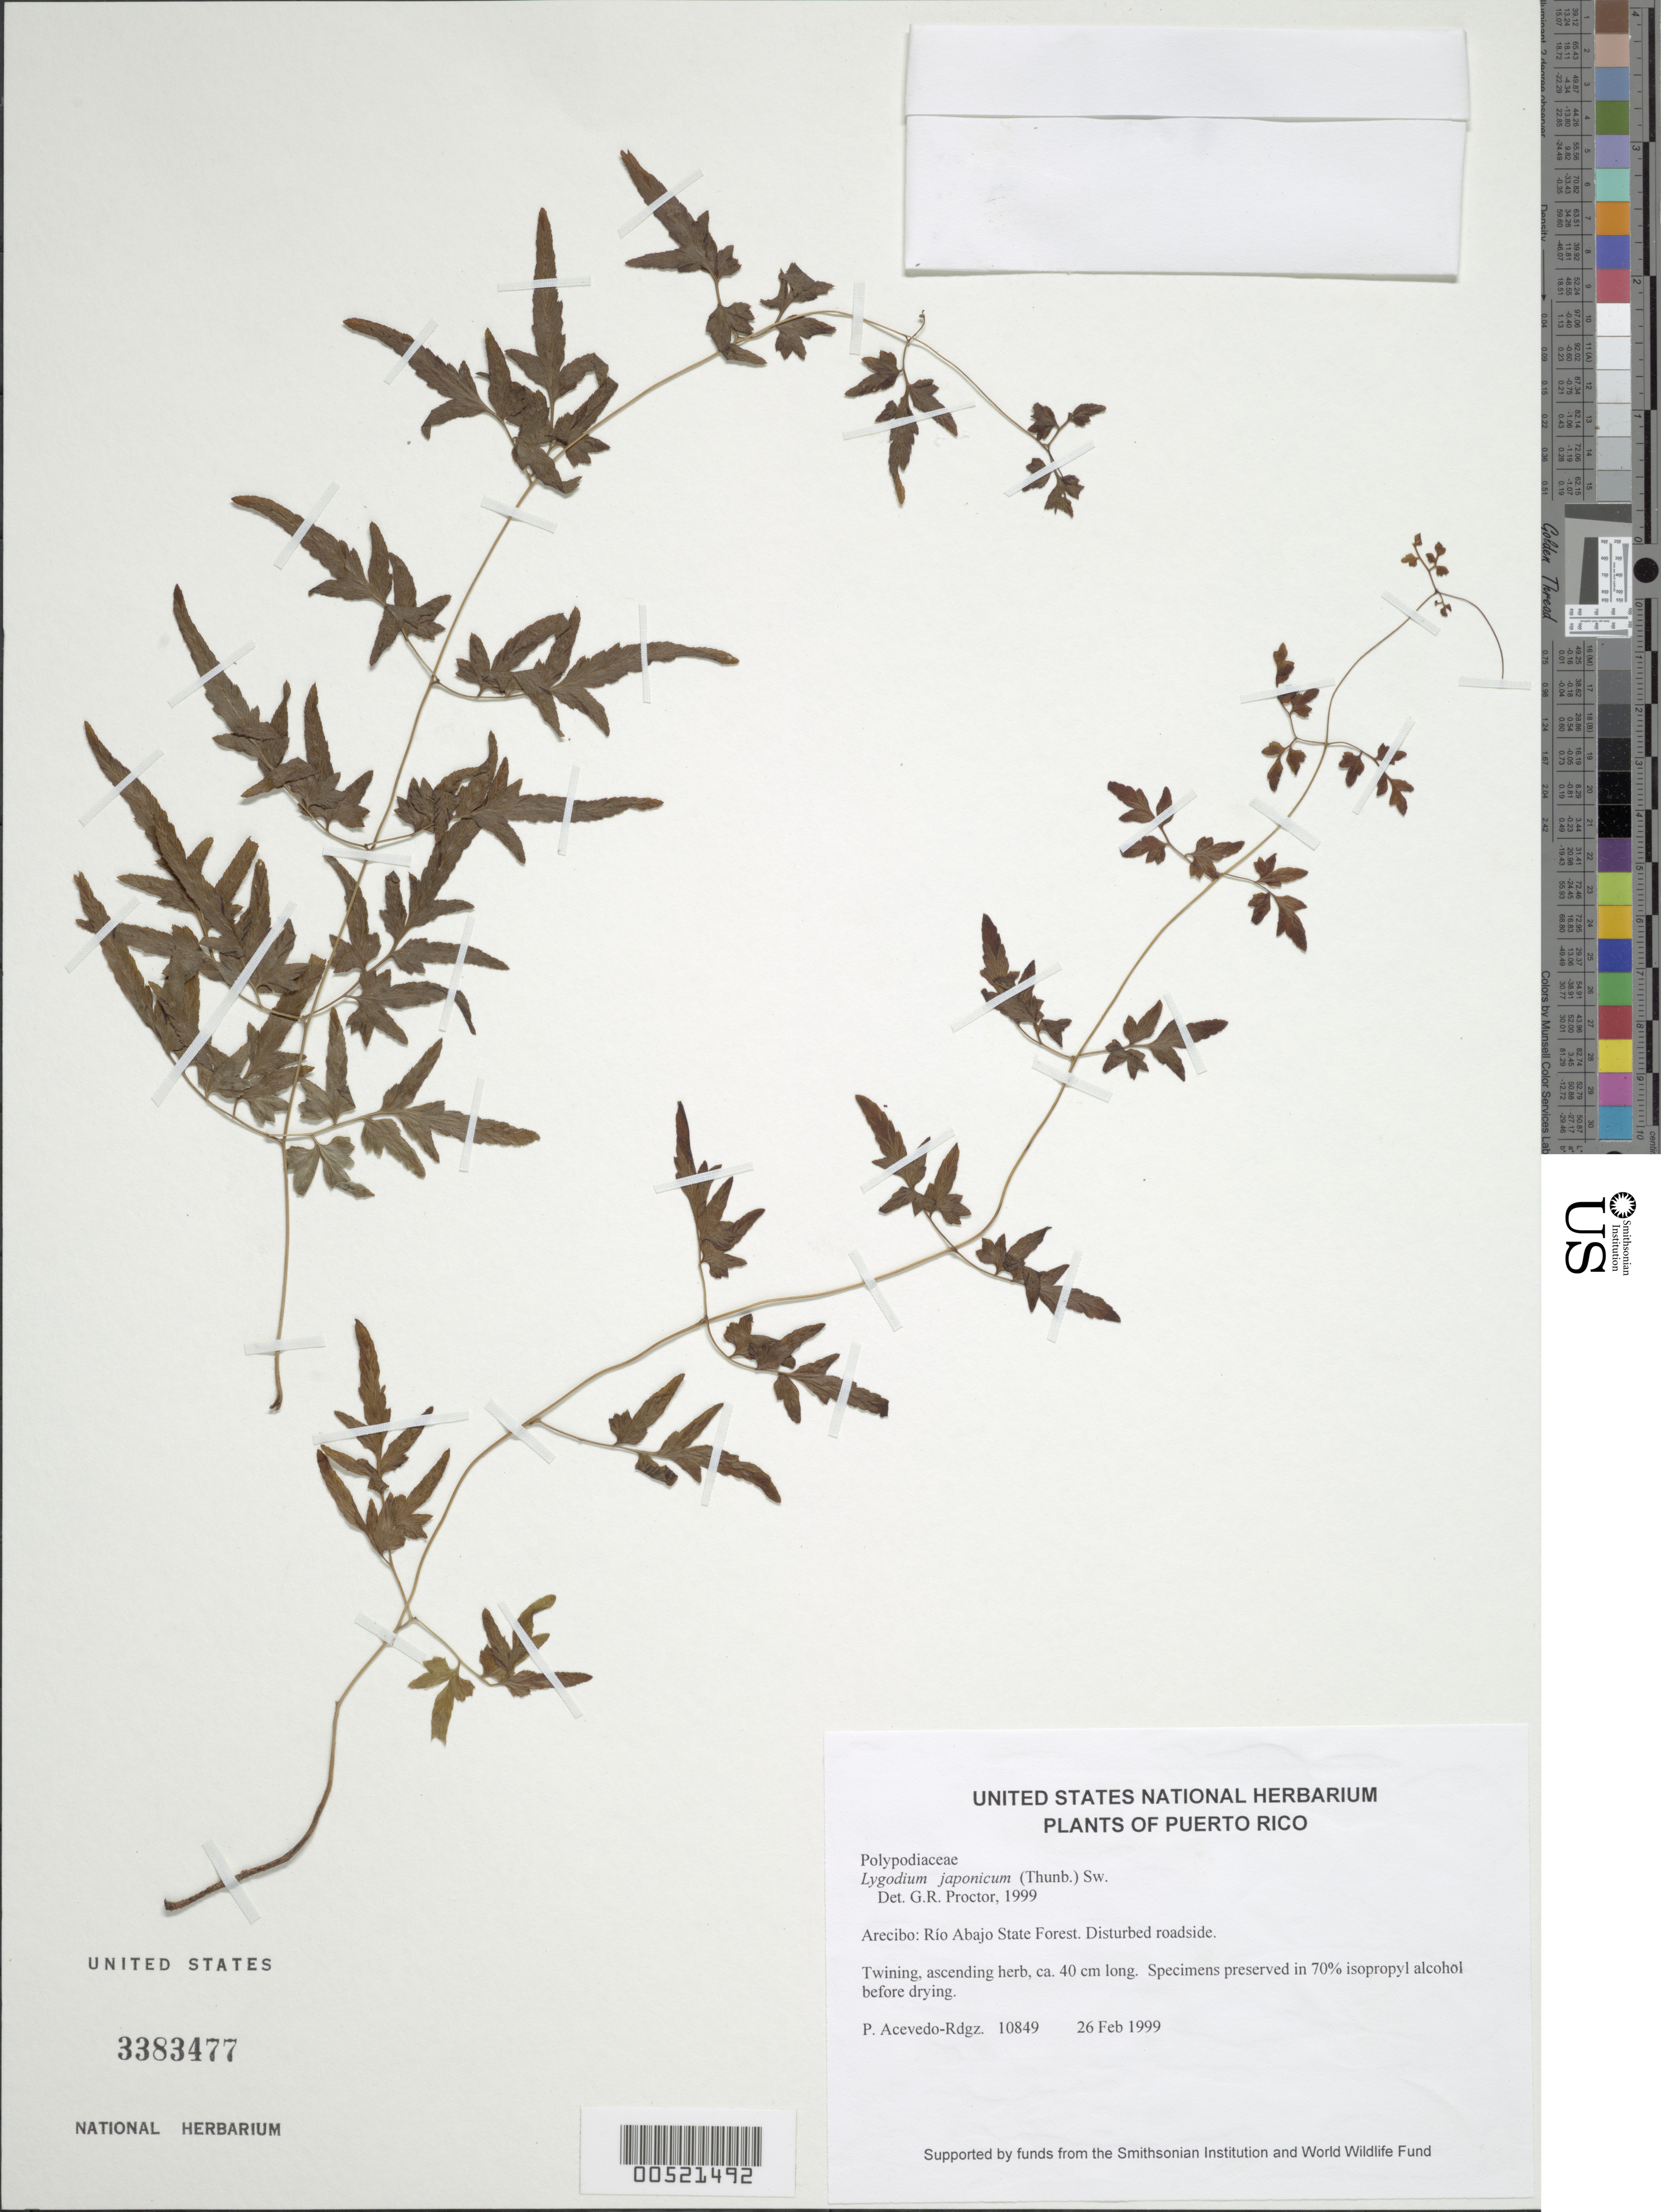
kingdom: Plantae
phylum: Tracheophyta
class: Polypodiopsida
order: Schizaeales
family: Lygodiaceae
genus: Lygodium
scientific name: Lygodium japonicum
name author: (Thunb.) Sw.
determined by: Proctor, G. R.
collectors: P. Acevedo-Rodr.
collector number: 10849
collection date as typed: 26 Feb 1999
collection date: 1999-02-26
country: Puerto Rico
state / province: Arecibo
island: Puerto Rico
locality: Arecibo; Río Abajo State Forest.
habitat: Disturbed roadside.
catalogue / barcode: US 3383477